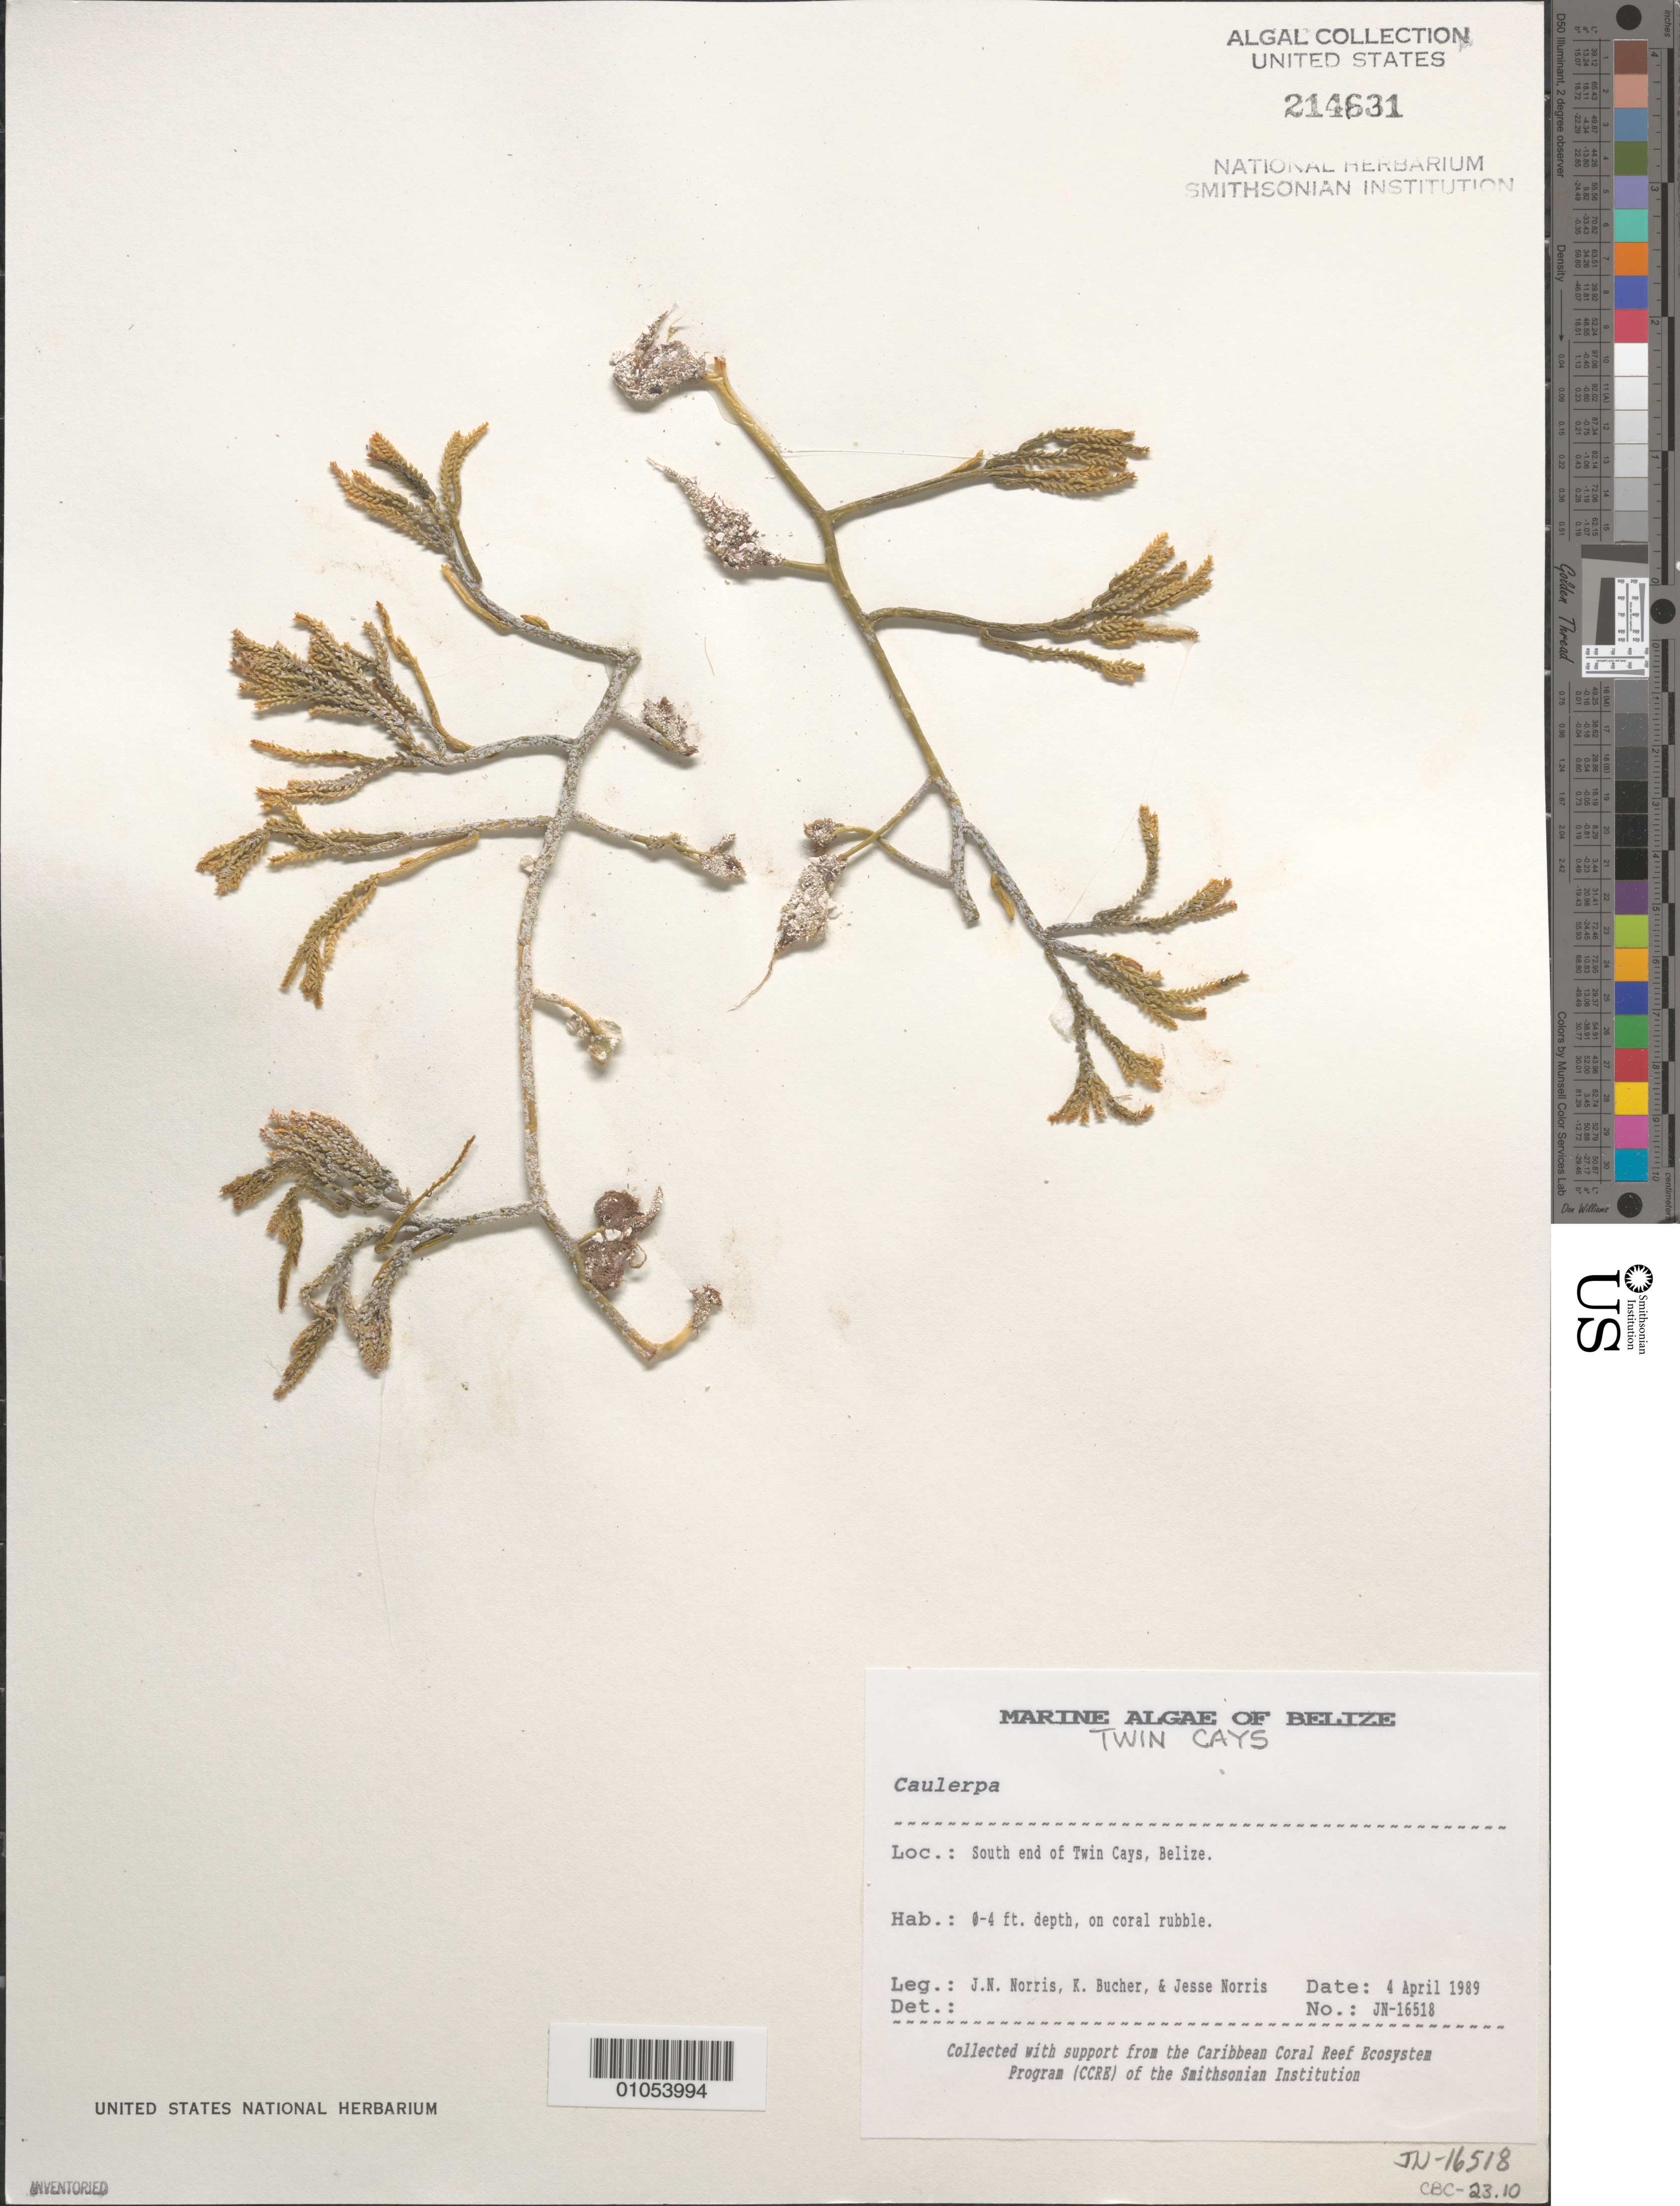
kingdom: Plantae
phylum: Chlorophyta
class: Ulvophyceae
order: Bryopsidales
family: Caulerpaceae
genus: Caulerpa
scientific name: Caulerpa sp.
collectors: J. N. Norris, K. E. Bucher & J. A. Norris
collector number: JN-16518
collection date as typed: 04 Apr 1989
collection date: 1989-04-04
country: Belize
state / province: Stann Creek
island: Twin Cays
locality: South end of Twin Cays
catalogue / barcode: US 214631